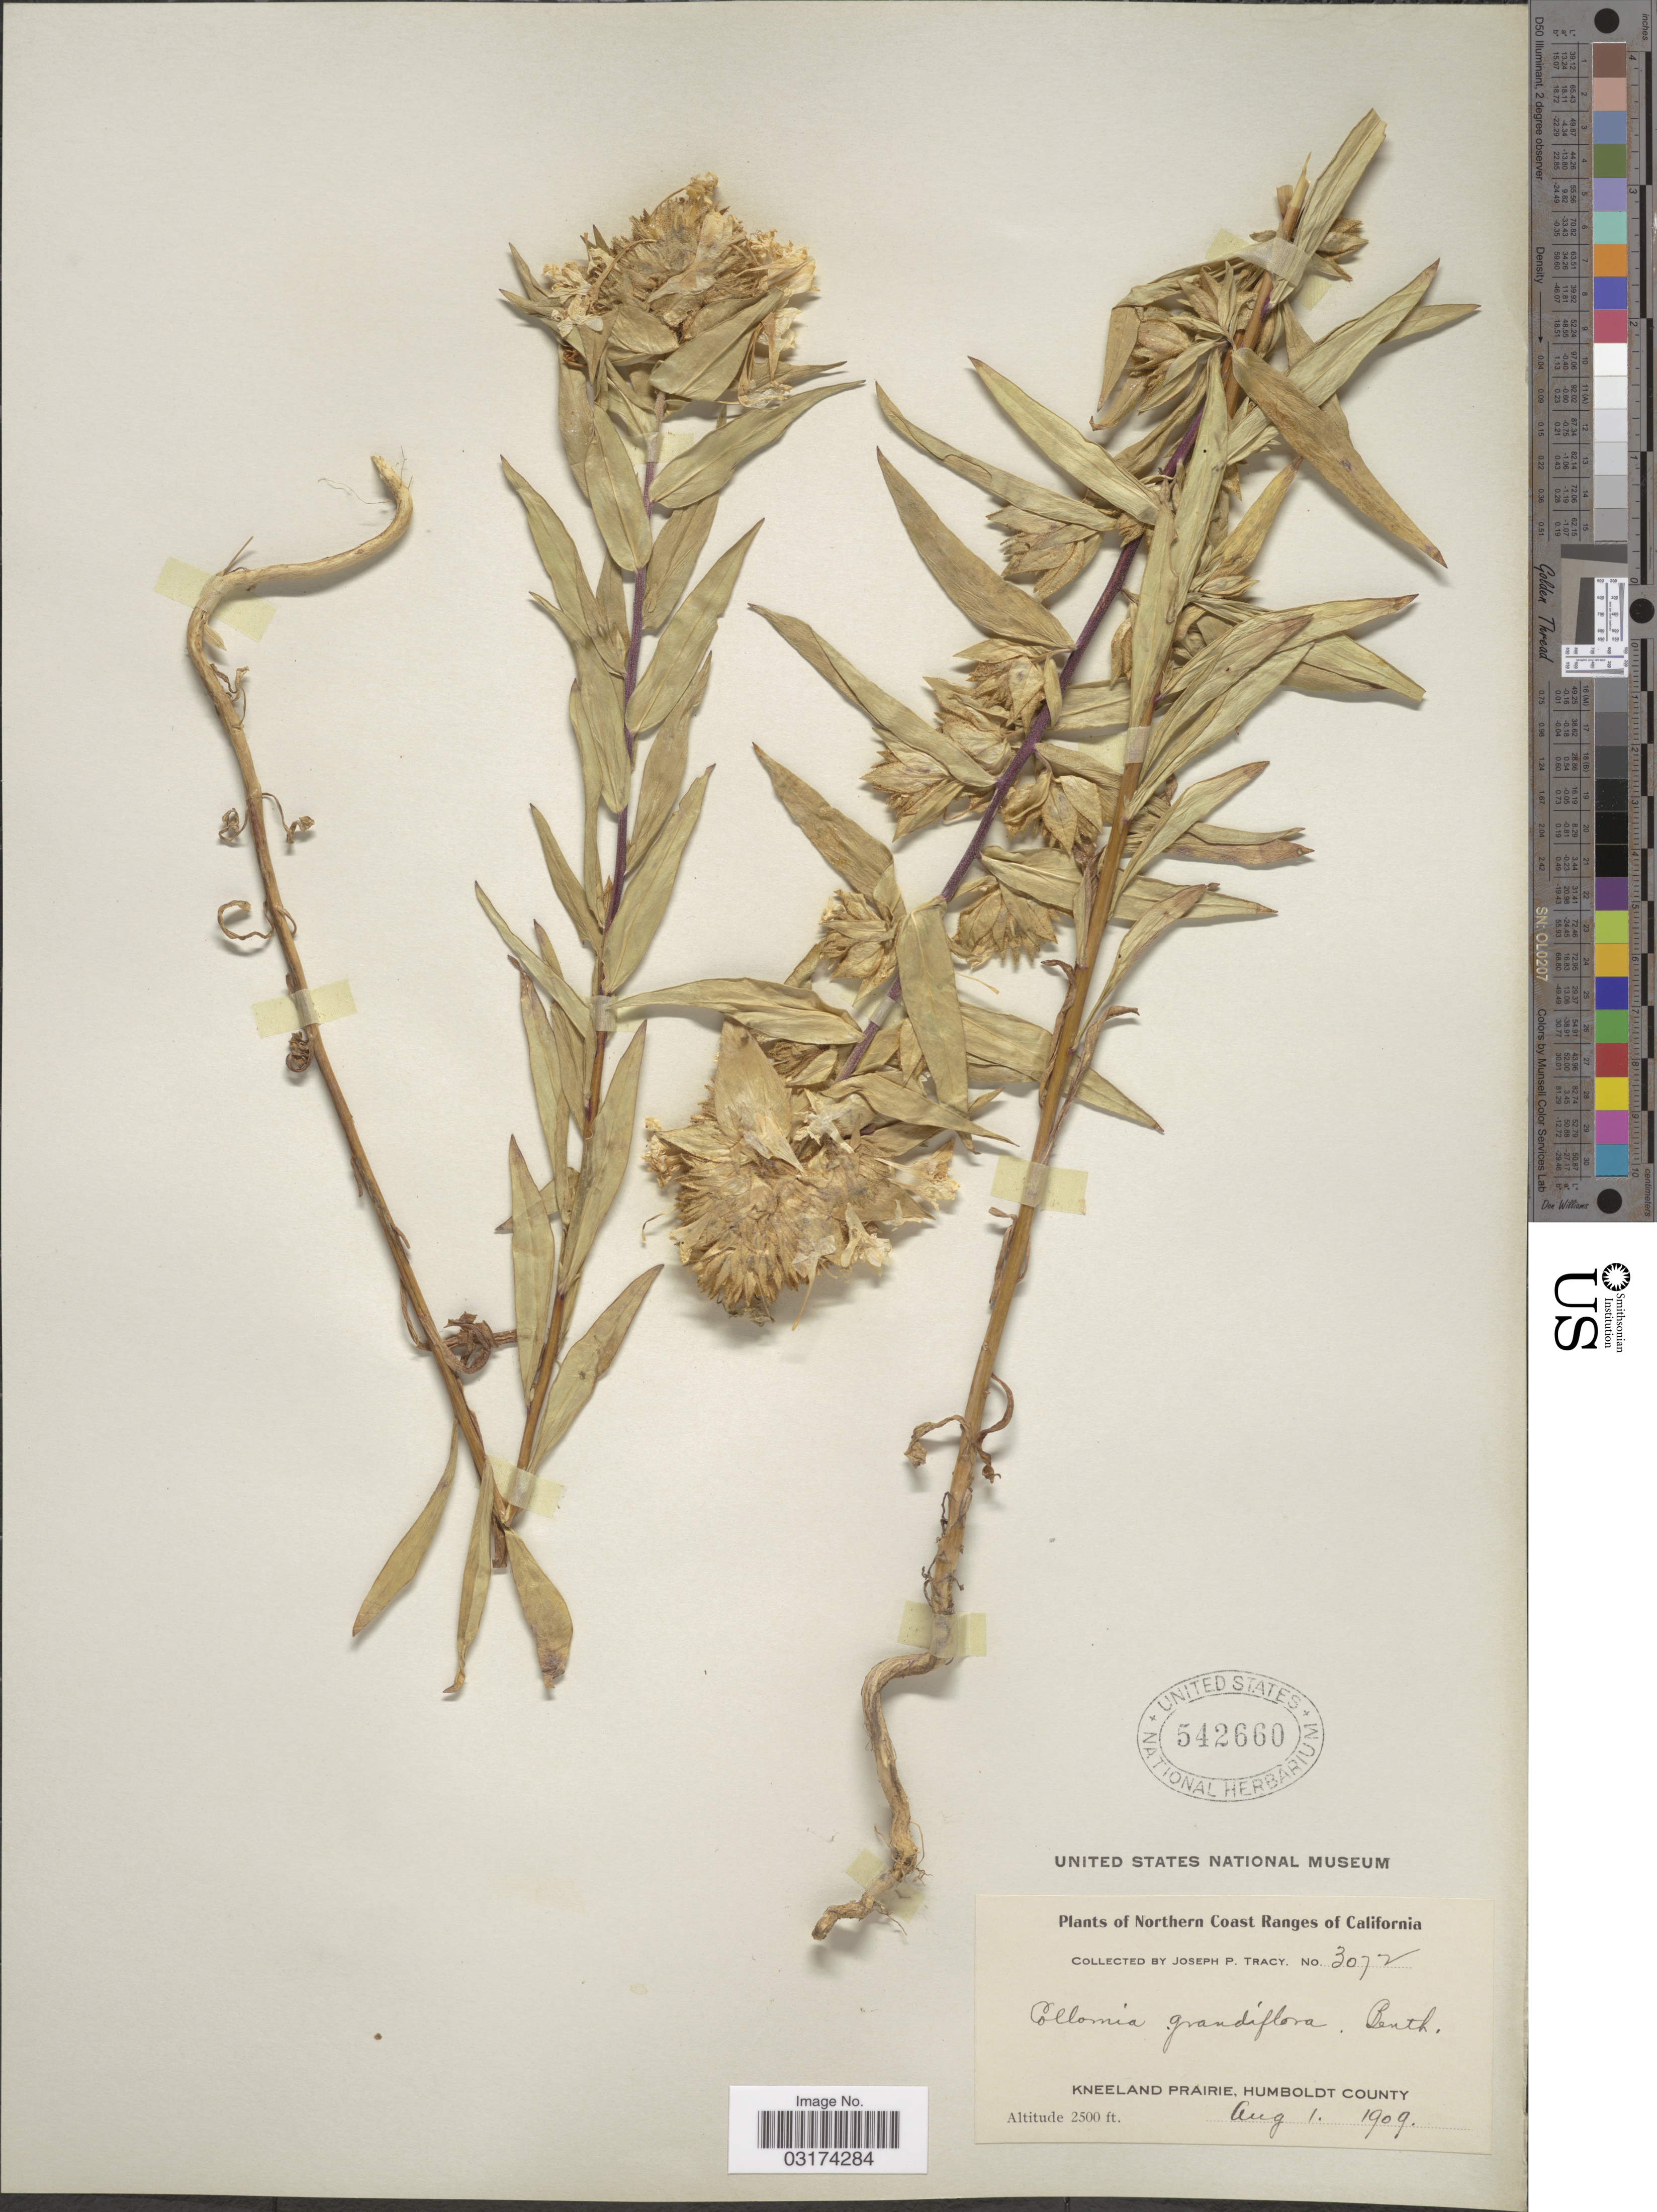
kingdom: Plantae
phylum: Tracheophyta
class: Magnoliopsida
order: Ericales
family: Polemoniaceae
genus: Collomia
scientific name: Collomia grandiflora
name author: Douglas ex Lindl.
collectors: J. Tracy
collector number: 3072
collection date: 1909-08-01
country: United States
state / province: California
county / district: Humboldt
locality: Northern Coast Ranges of California. Kneeland Prairie, Humboldt County.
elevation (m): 762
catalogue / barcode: US 542660